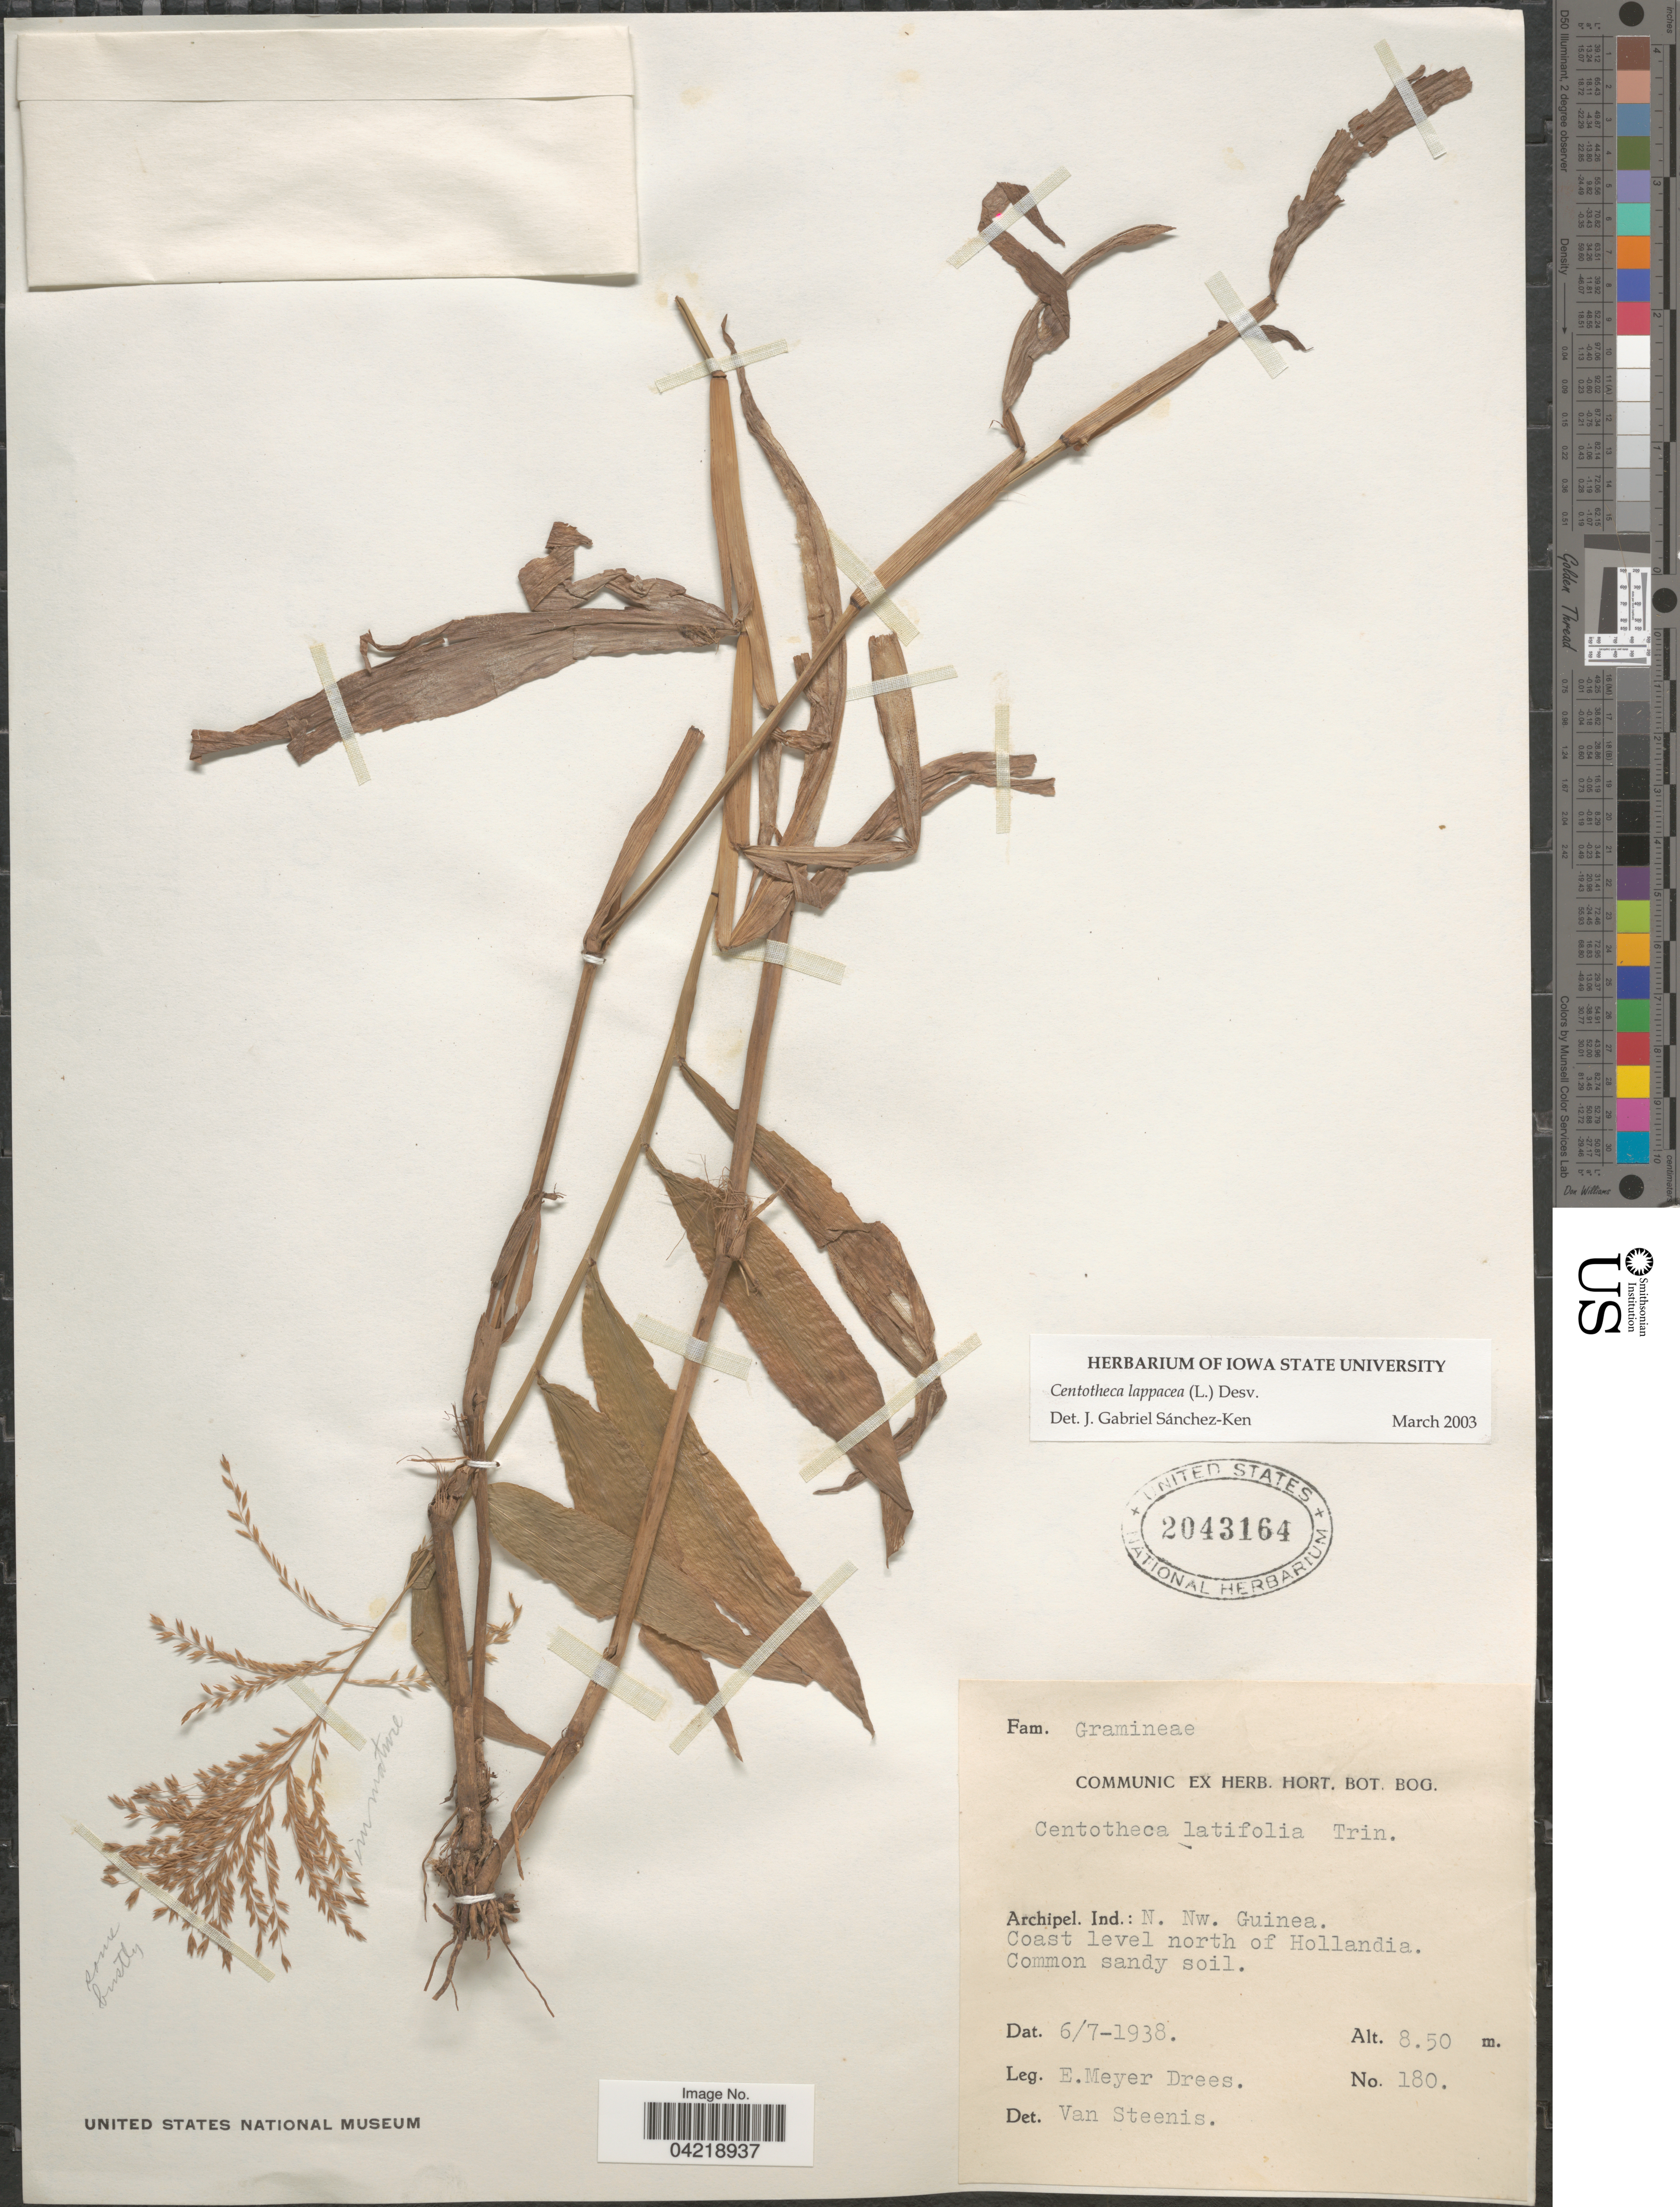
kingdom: Plantae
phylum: Tracheophyta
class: Liliopsida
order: Poales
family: Poaceae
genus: Centotheca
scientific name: Centotheca lappacea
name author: (L.) Desv.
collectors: E. Meijer-Drees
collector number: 180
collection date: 1938-07-06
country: Indonesia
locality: Archipel. Ind.: N. Nw. Guinea. Coast level north of Hollandia.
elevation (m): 850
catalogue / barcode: US 2043164